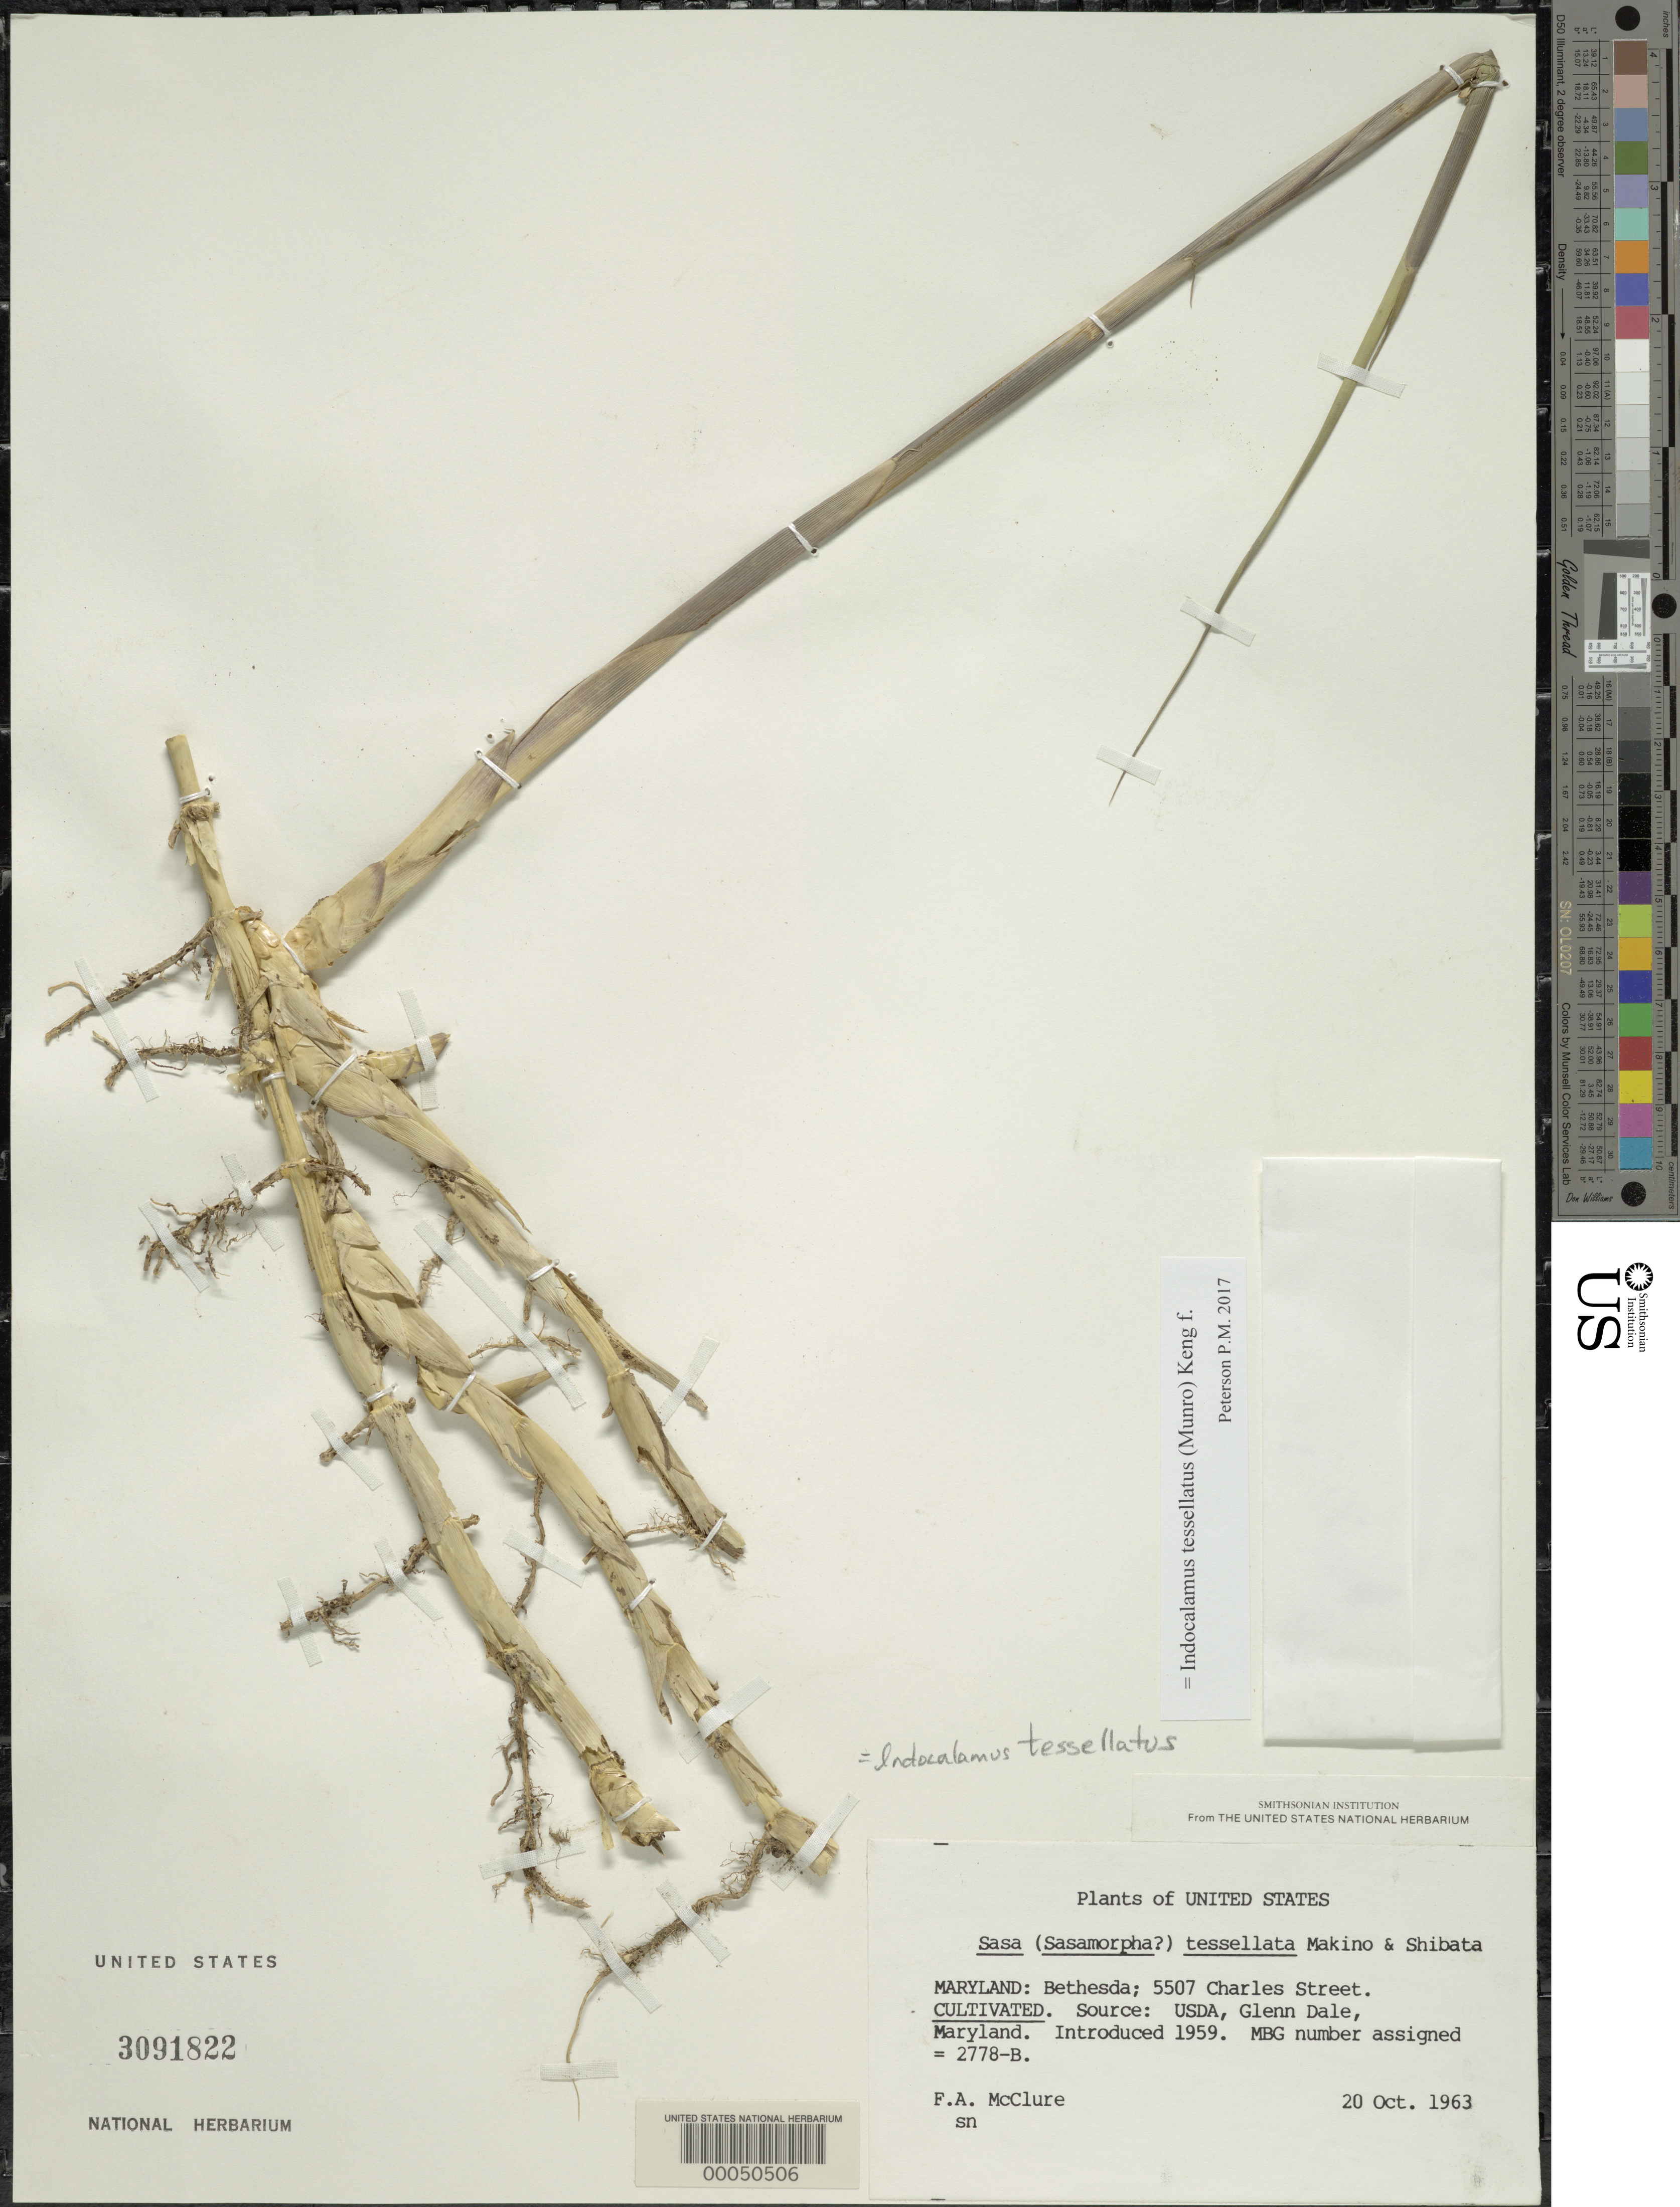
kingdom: Plantae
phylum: Tracheophyta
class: Liliopsida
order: Poales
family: Poaceae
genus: Indocalamus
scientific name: Indocalamus tessellatus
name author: (Munro) Keng f.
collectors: F. A. McClure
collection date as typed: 20 Oct 1963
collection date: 1963-10-20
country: United States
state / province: Maryland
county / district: Montgomery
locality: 5507 Charles Street, Bethesda (McClure's garden)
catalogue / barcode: US 3091822